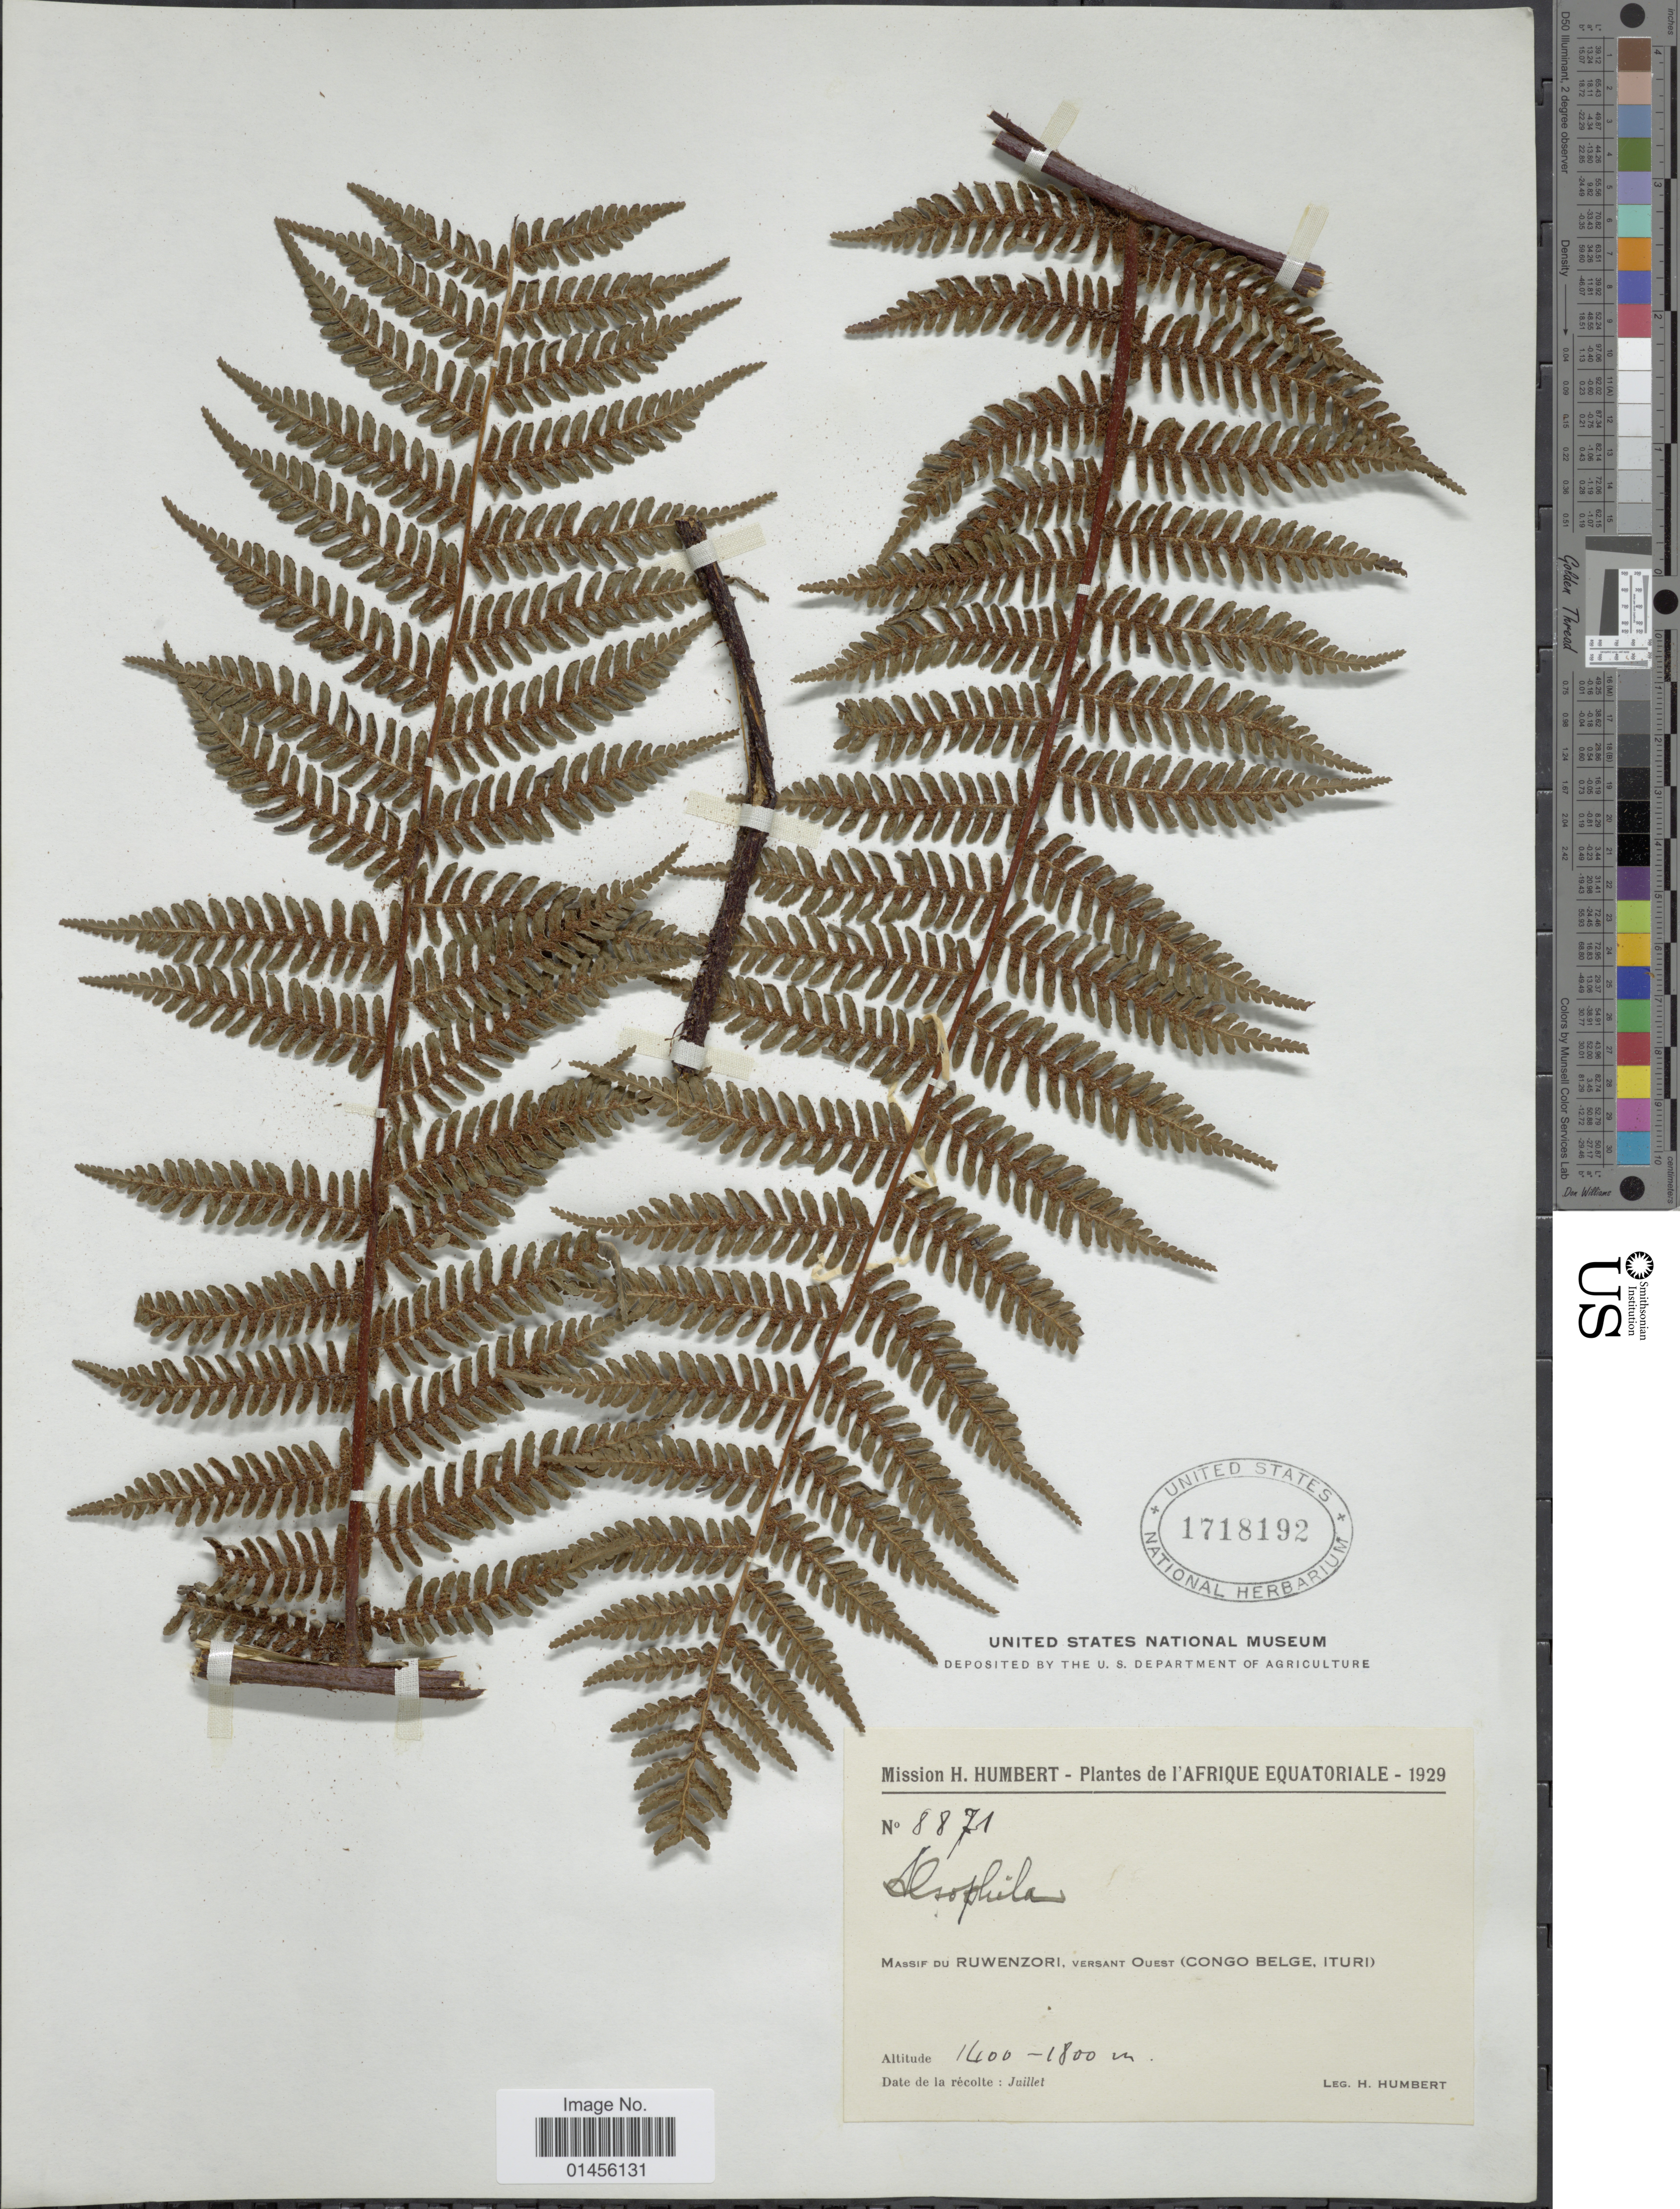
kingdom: Plantae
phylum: Tracheophyta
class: Polypodiopsida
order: Cyatheales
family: Cyatheaceae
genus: Alsophila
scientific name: Alsophila sp.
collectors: H. Humbert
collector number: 8871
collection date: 1929-07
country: Congo, Democratic Republic of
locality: L'Afrique Equatoriale, Massif du Ruwenzori, versant Ouest (Ituri)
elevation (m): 1400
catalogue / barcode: US 1718192